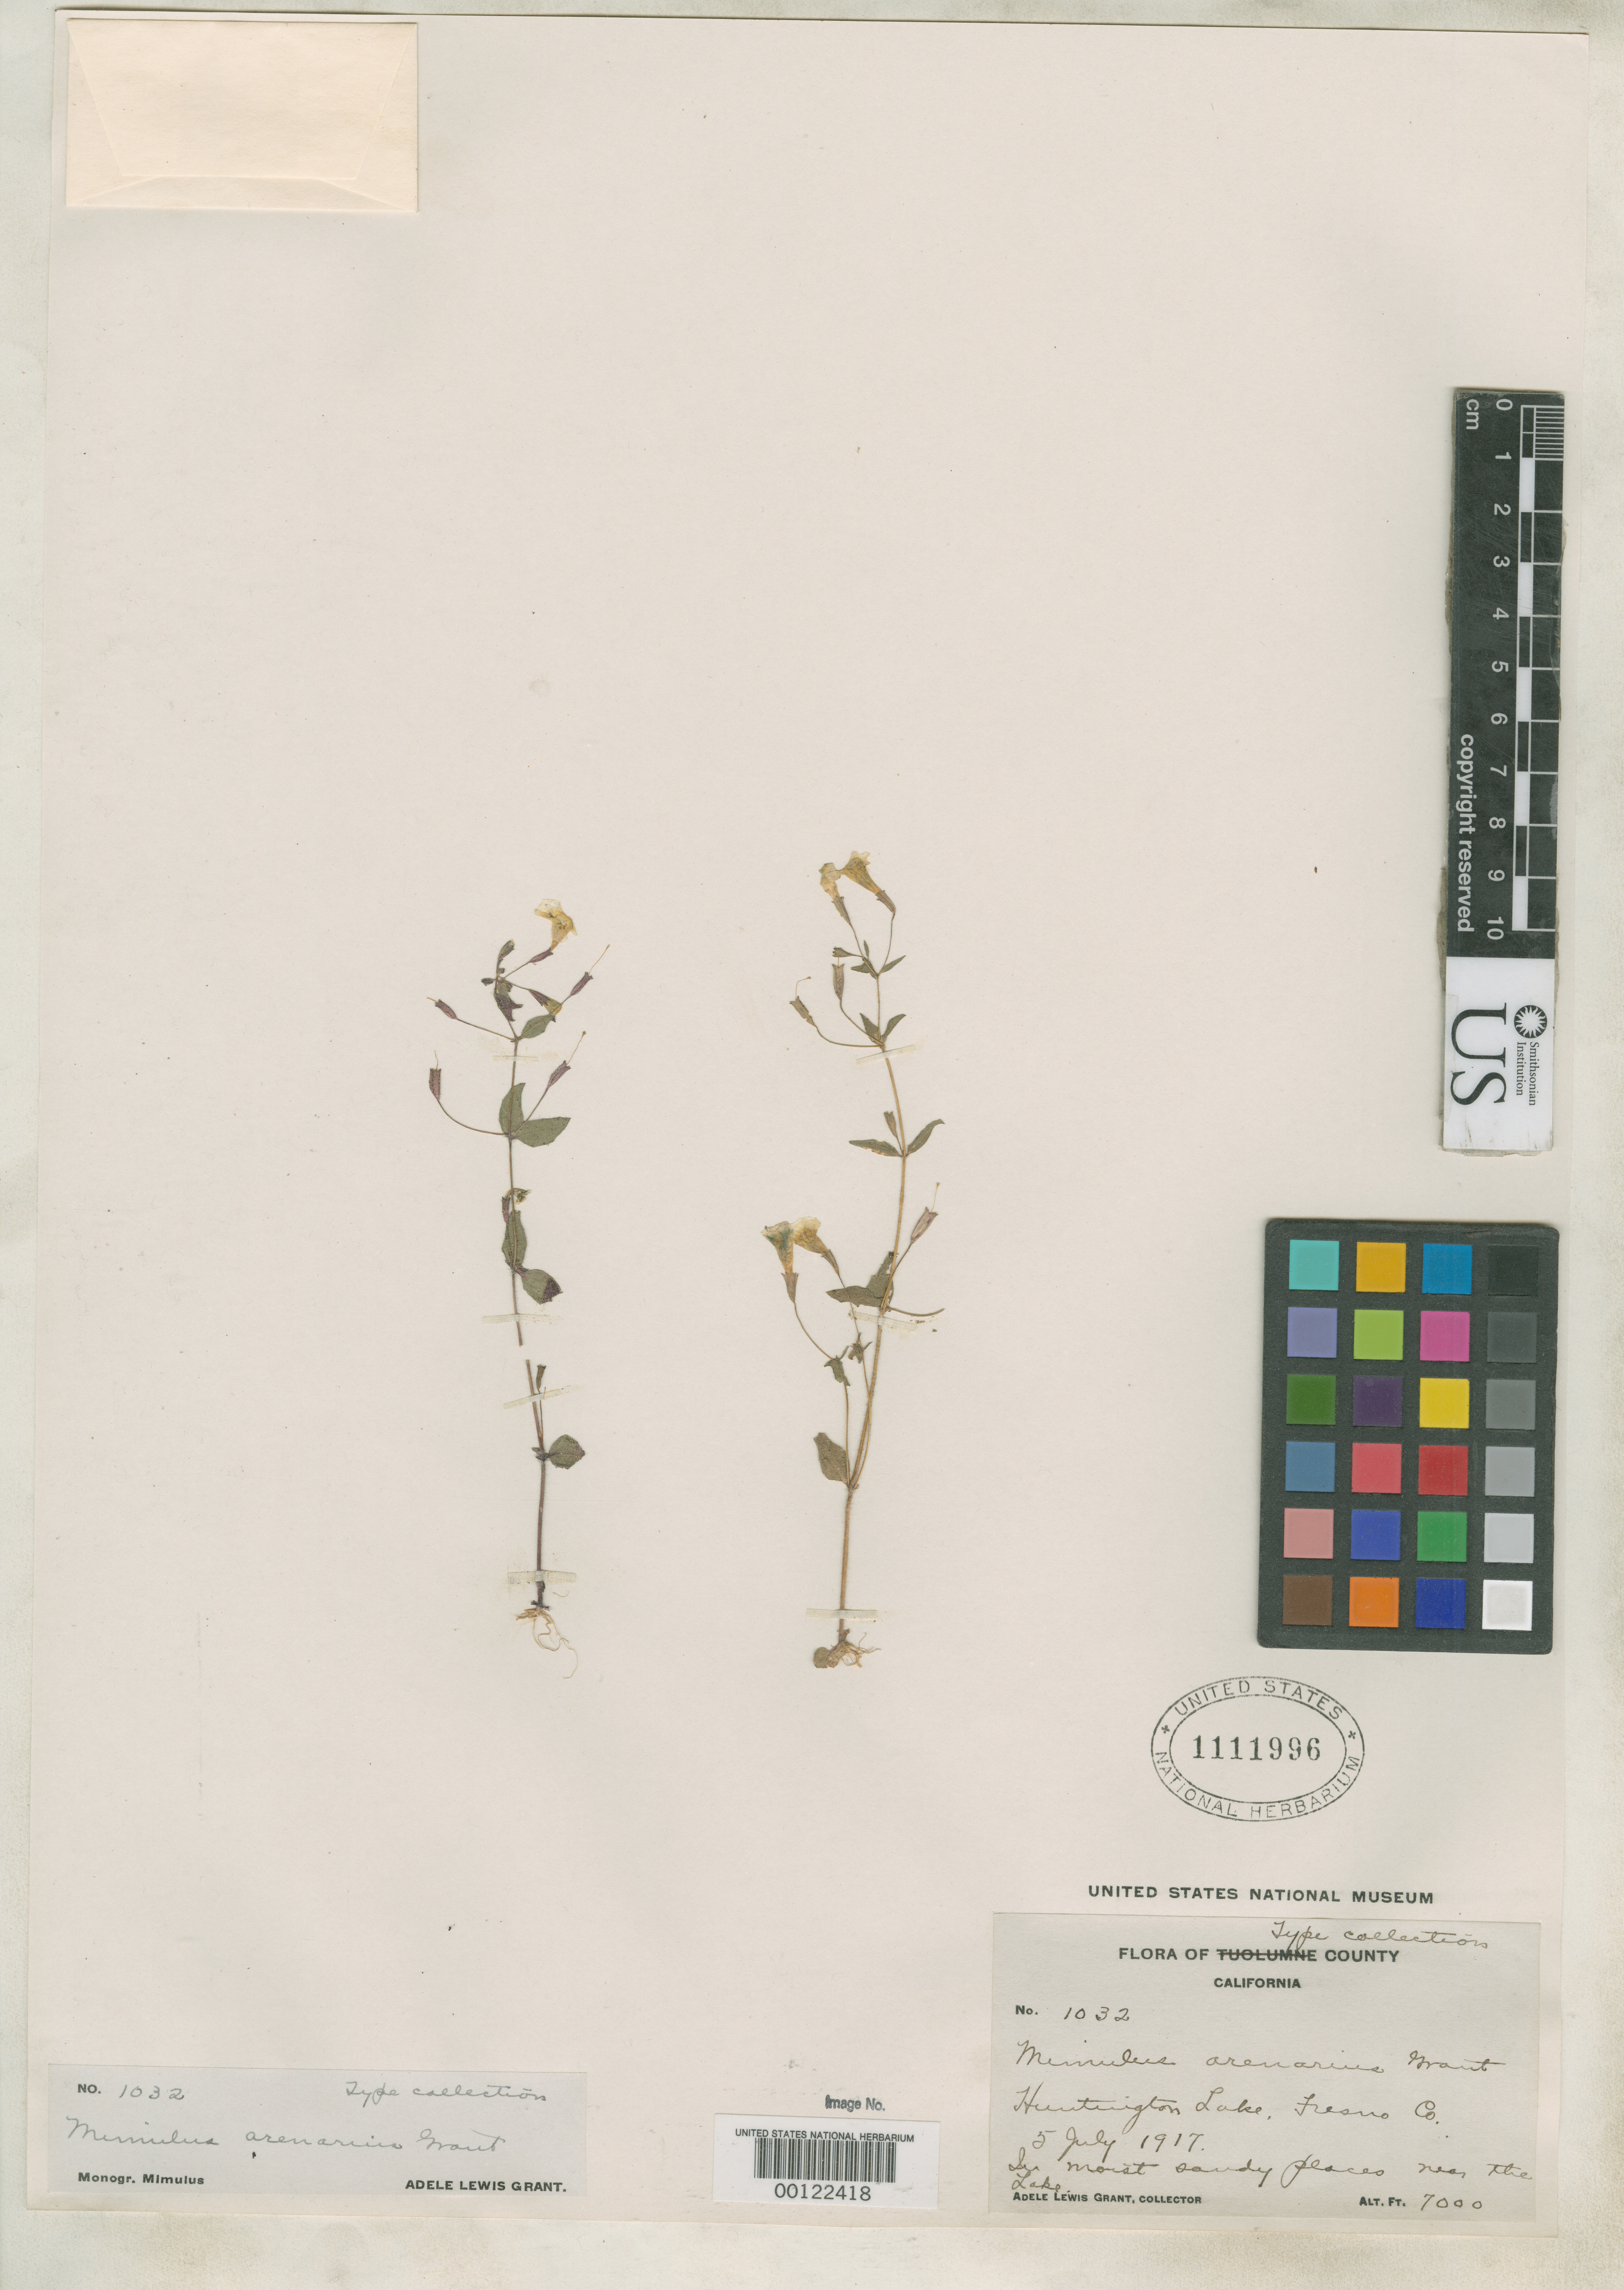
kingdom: Plantae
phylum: Tracheophyta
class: Magnoliopsida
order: Lamiales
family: Phrymaceae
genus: Mimulus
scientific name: Mimulus arenarius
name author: A.L. Grant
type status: Isotype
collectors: A. L. Grant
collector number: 1032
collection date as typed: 05 Jul 1917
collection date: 1917-07-05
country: United States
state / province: California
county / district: Fresno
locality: Hunington Lake.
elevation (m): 2134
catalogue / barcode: US 1111996